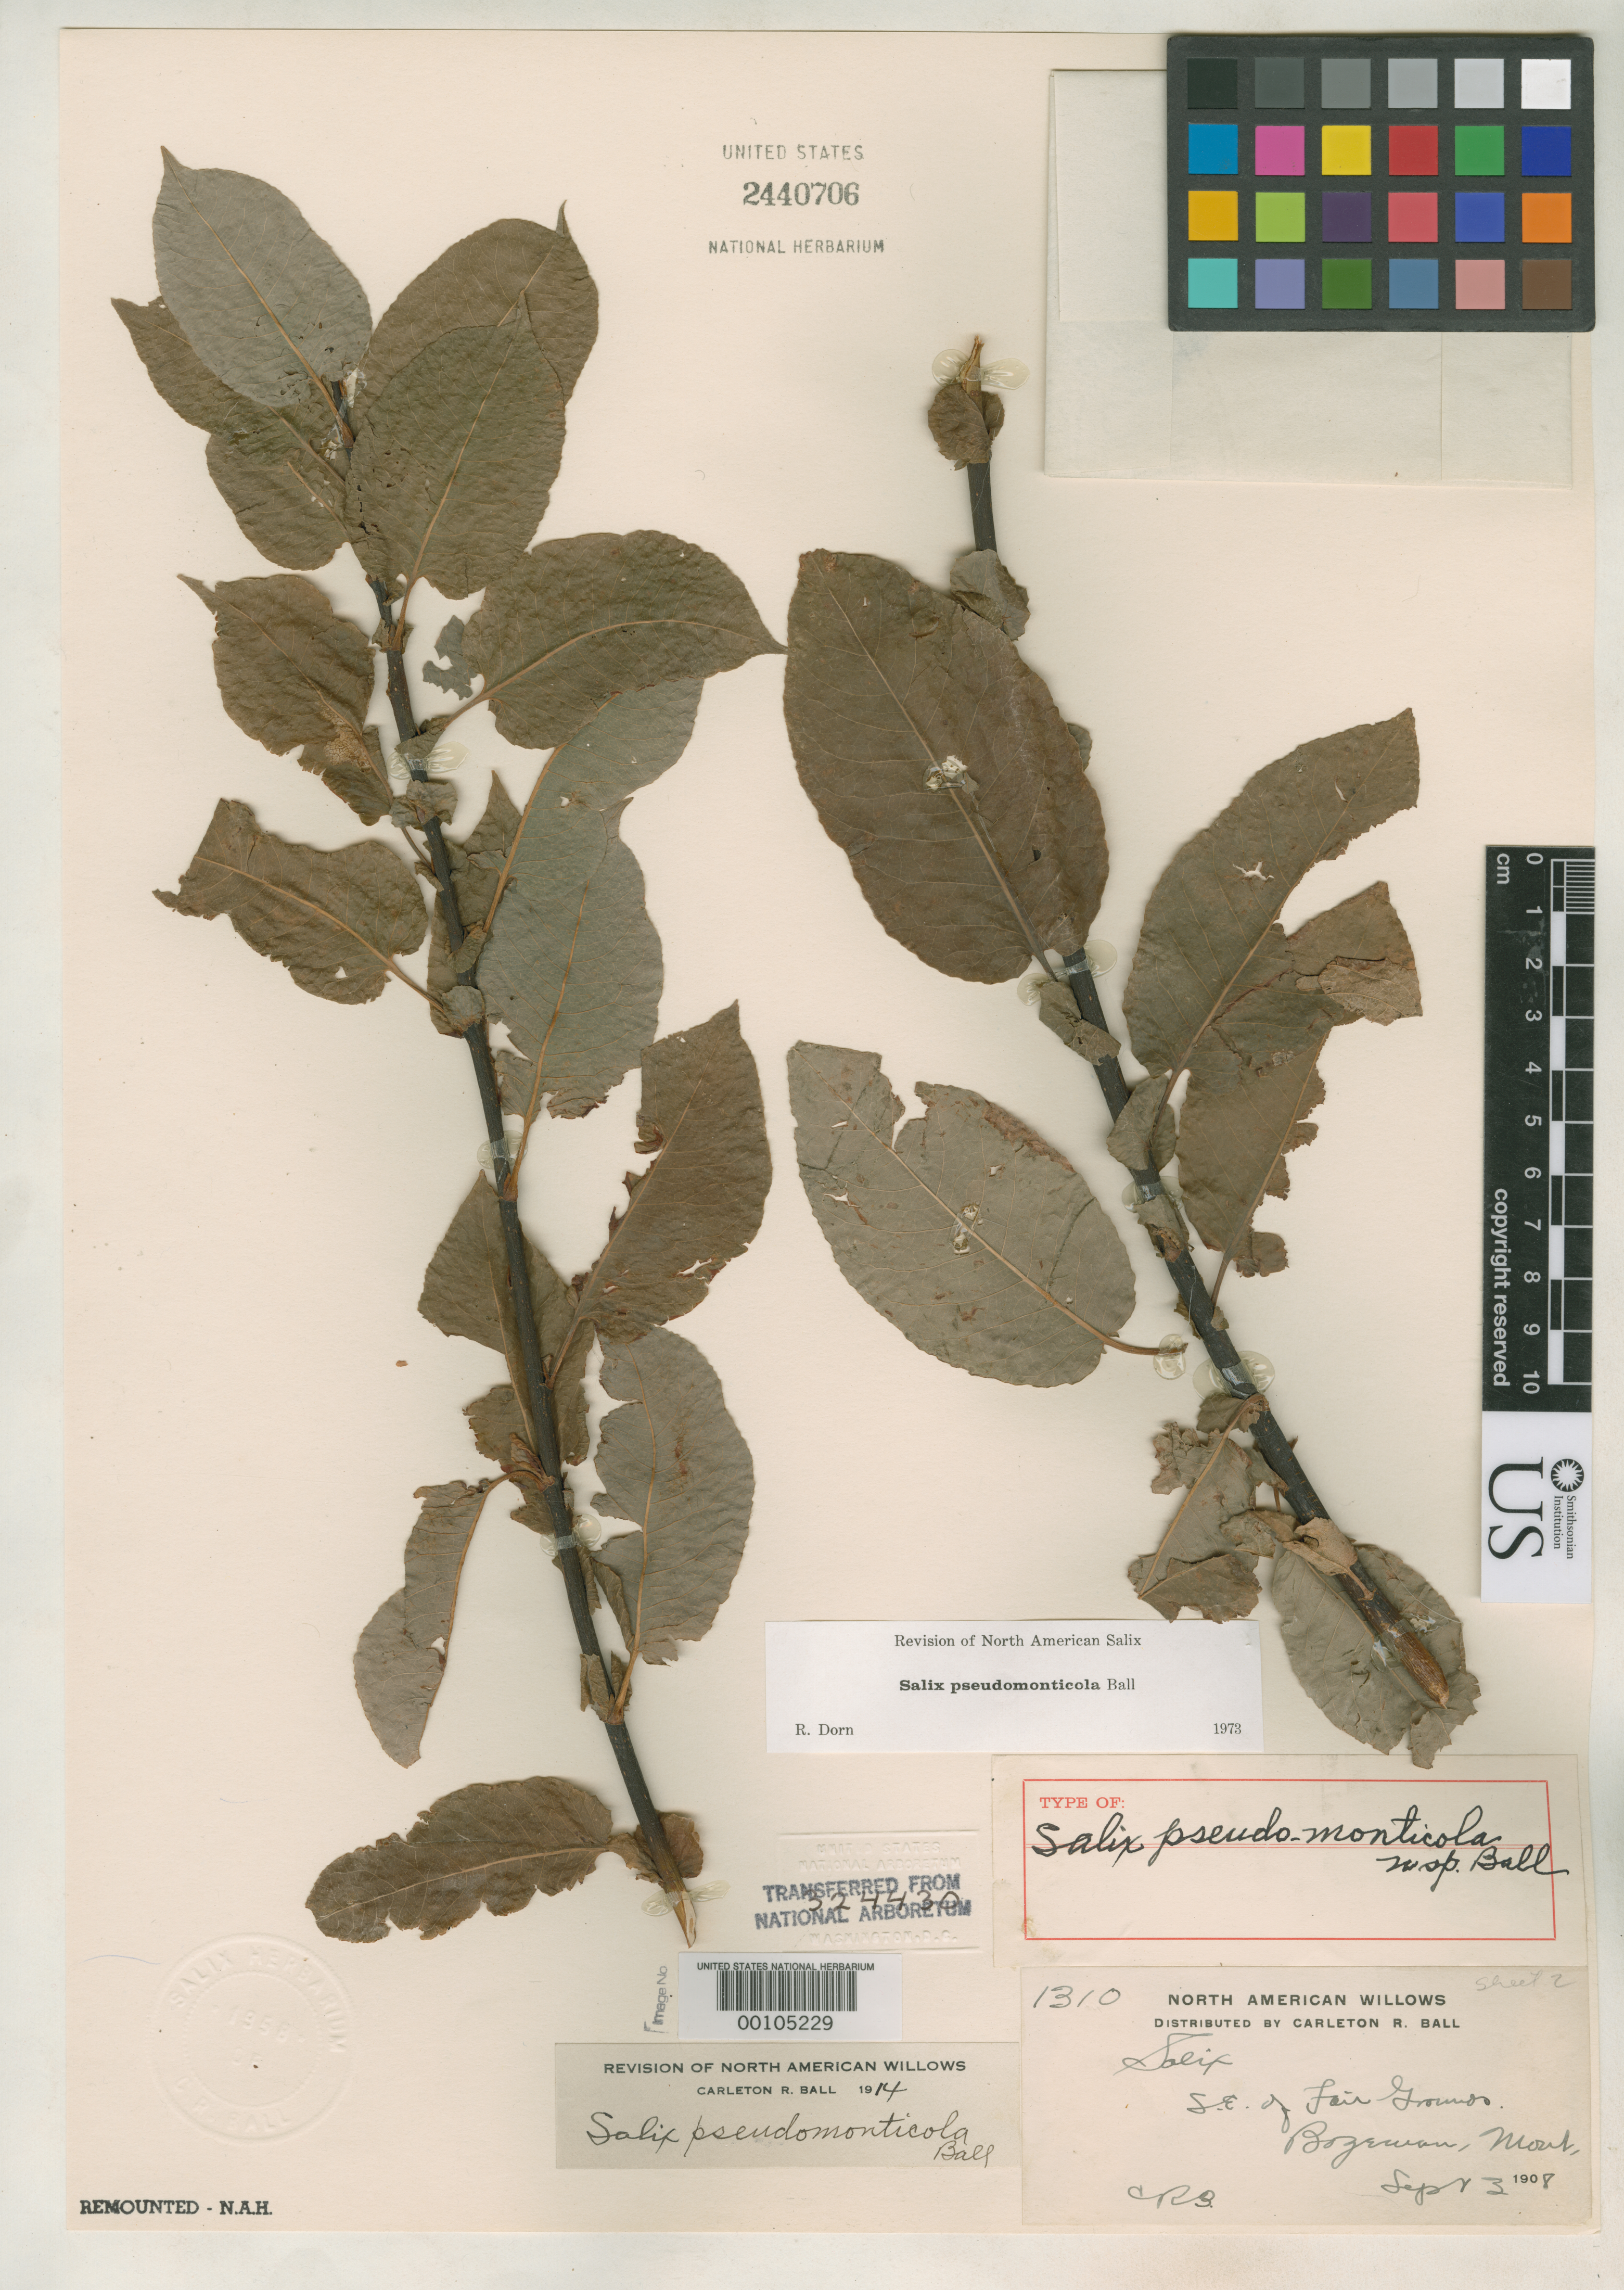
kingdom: Plantae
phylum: Tracheophyta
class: Magnoliopsida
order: Malpighiales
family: Salicaceae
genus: Salix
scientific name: Salix pseudomonticola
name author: C.R. Ball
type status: Syntype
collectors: C. R. Ball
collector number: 1310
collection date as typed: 03 Sep 1908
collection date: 1908-09-03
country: United States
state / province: Montana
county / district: Gallatin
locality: Bozeman.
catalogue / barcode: US 2440706